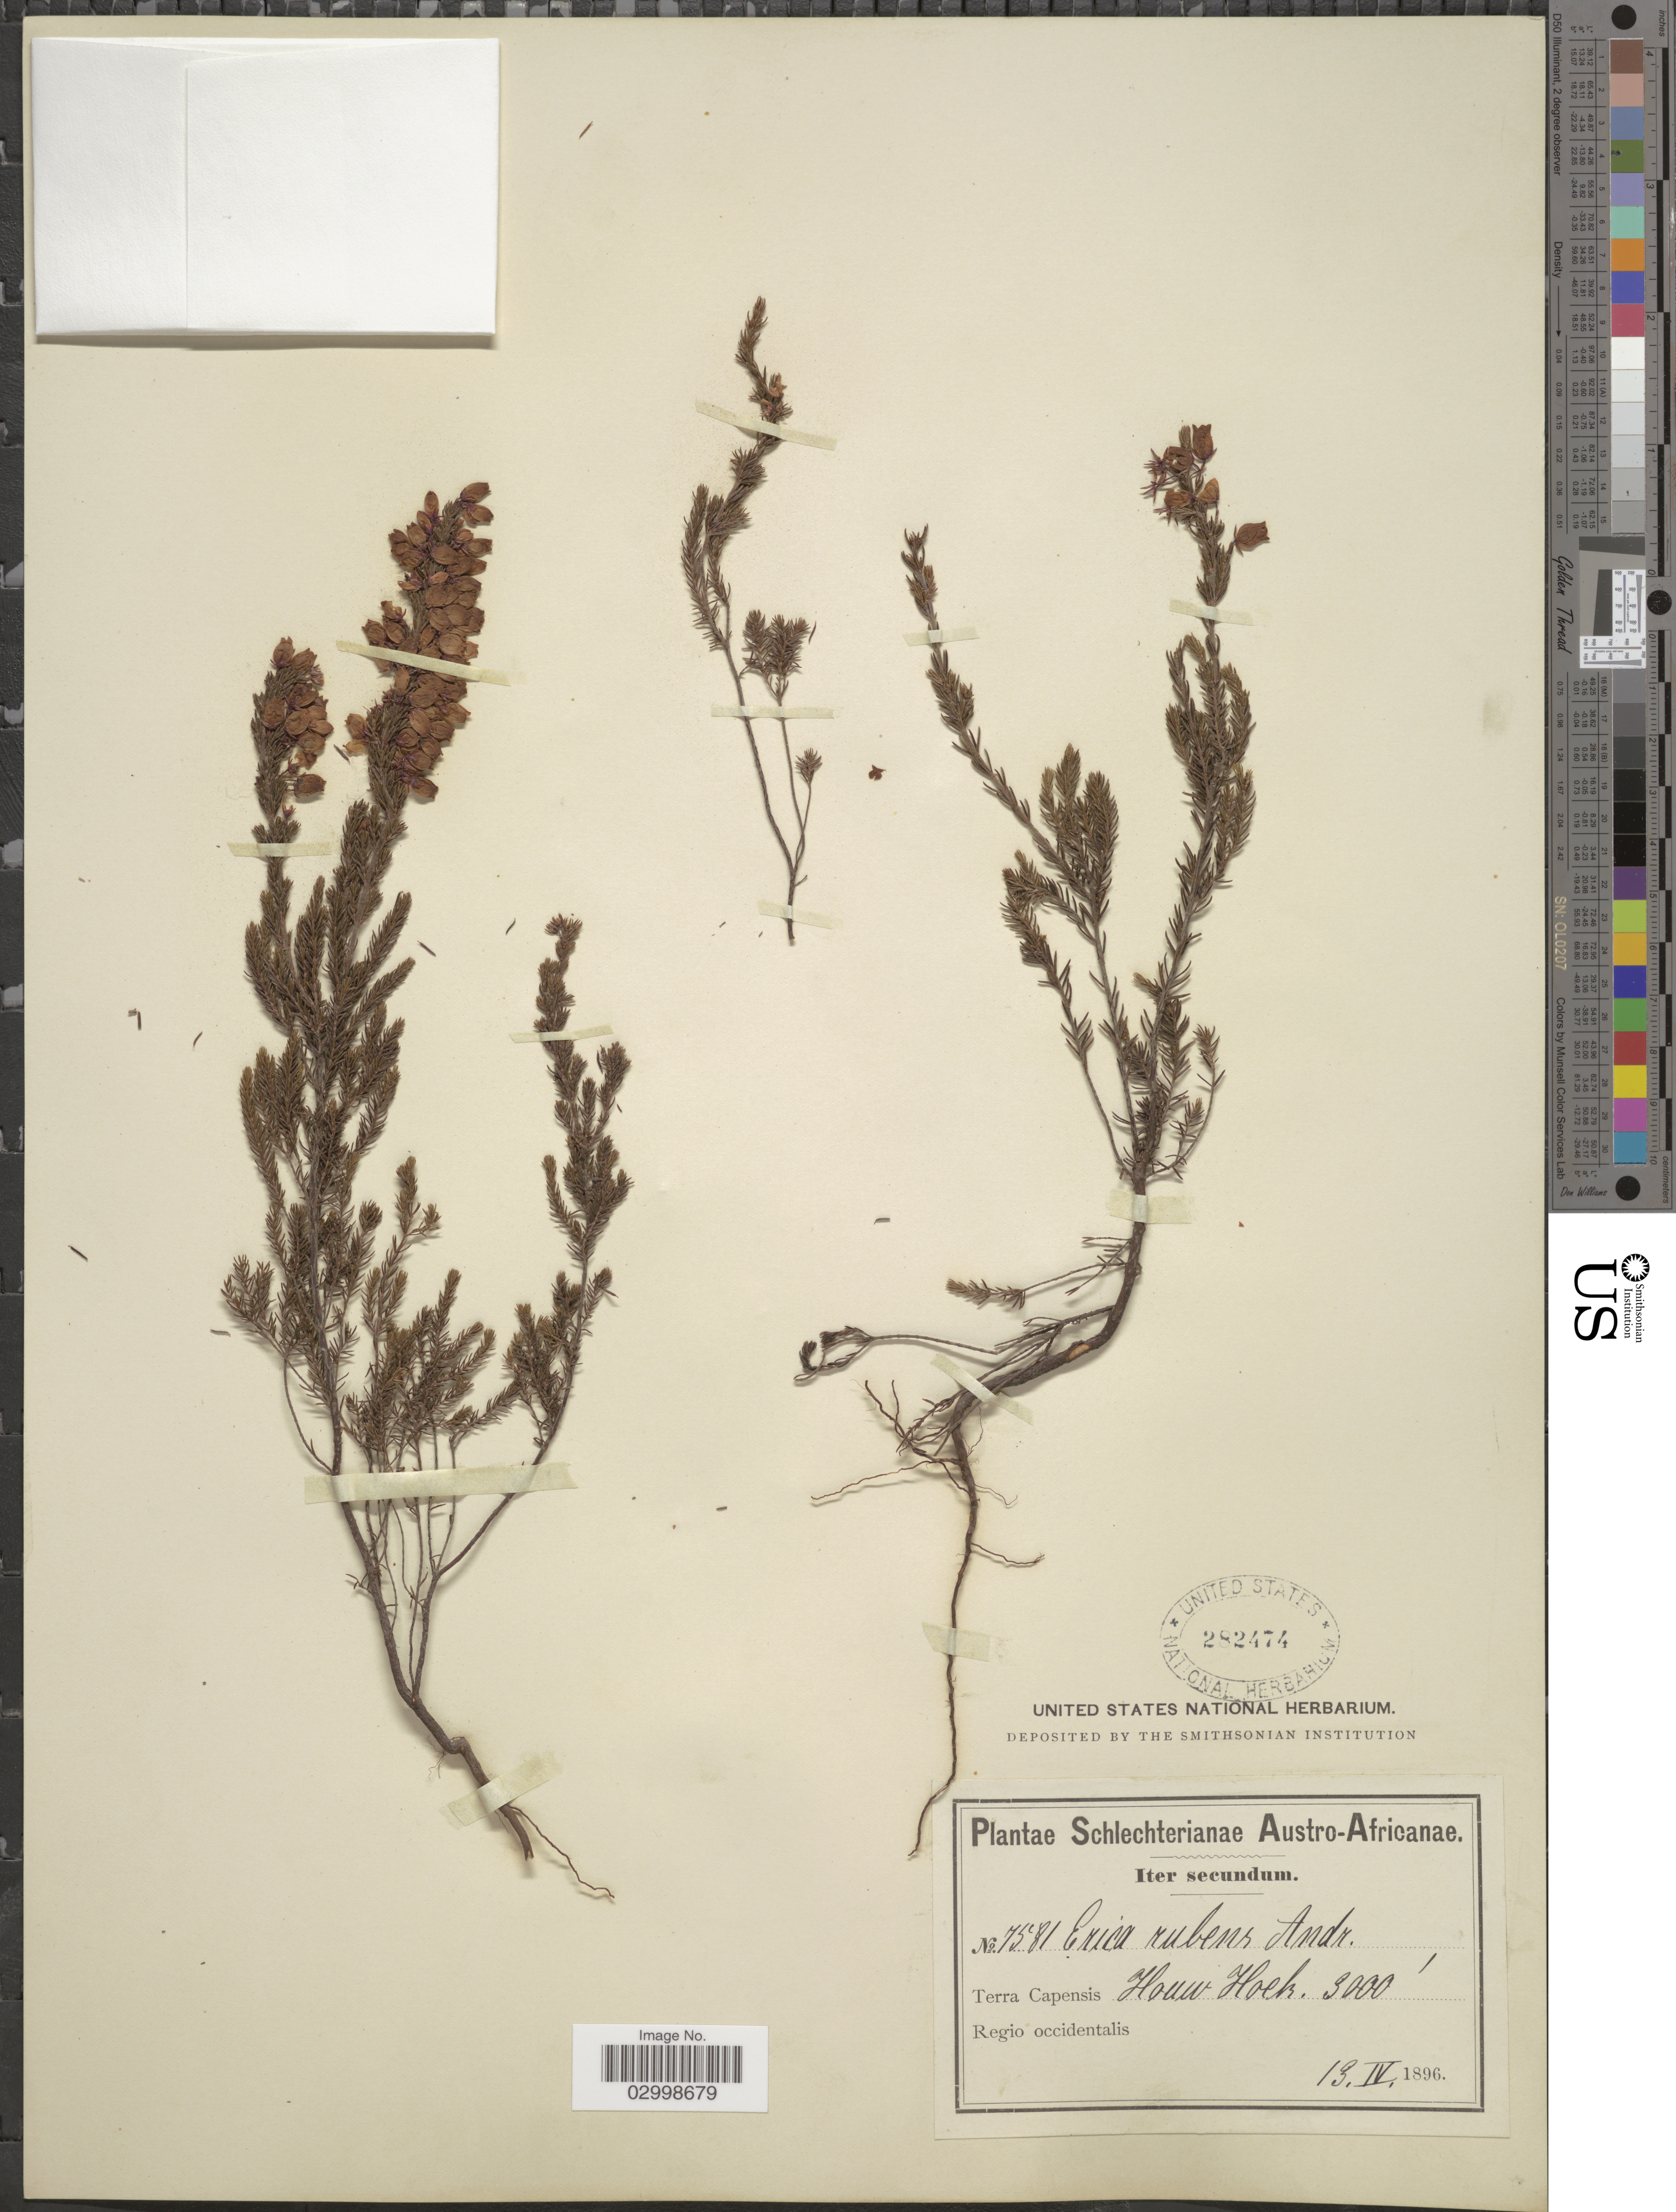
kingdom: Plantae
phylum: Tracheophyta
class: Magnoliopsida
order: Ericales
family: Ericaceae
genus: Erica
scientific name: Erica rubens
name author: Thunb.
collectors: Schlechter, --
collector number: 7581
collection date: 1896-04-13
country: South Africa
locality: Austro-Africanae. Terra Capensis Houw Hoek. Regio occidentalis.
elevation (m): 914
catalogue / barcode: US 282474